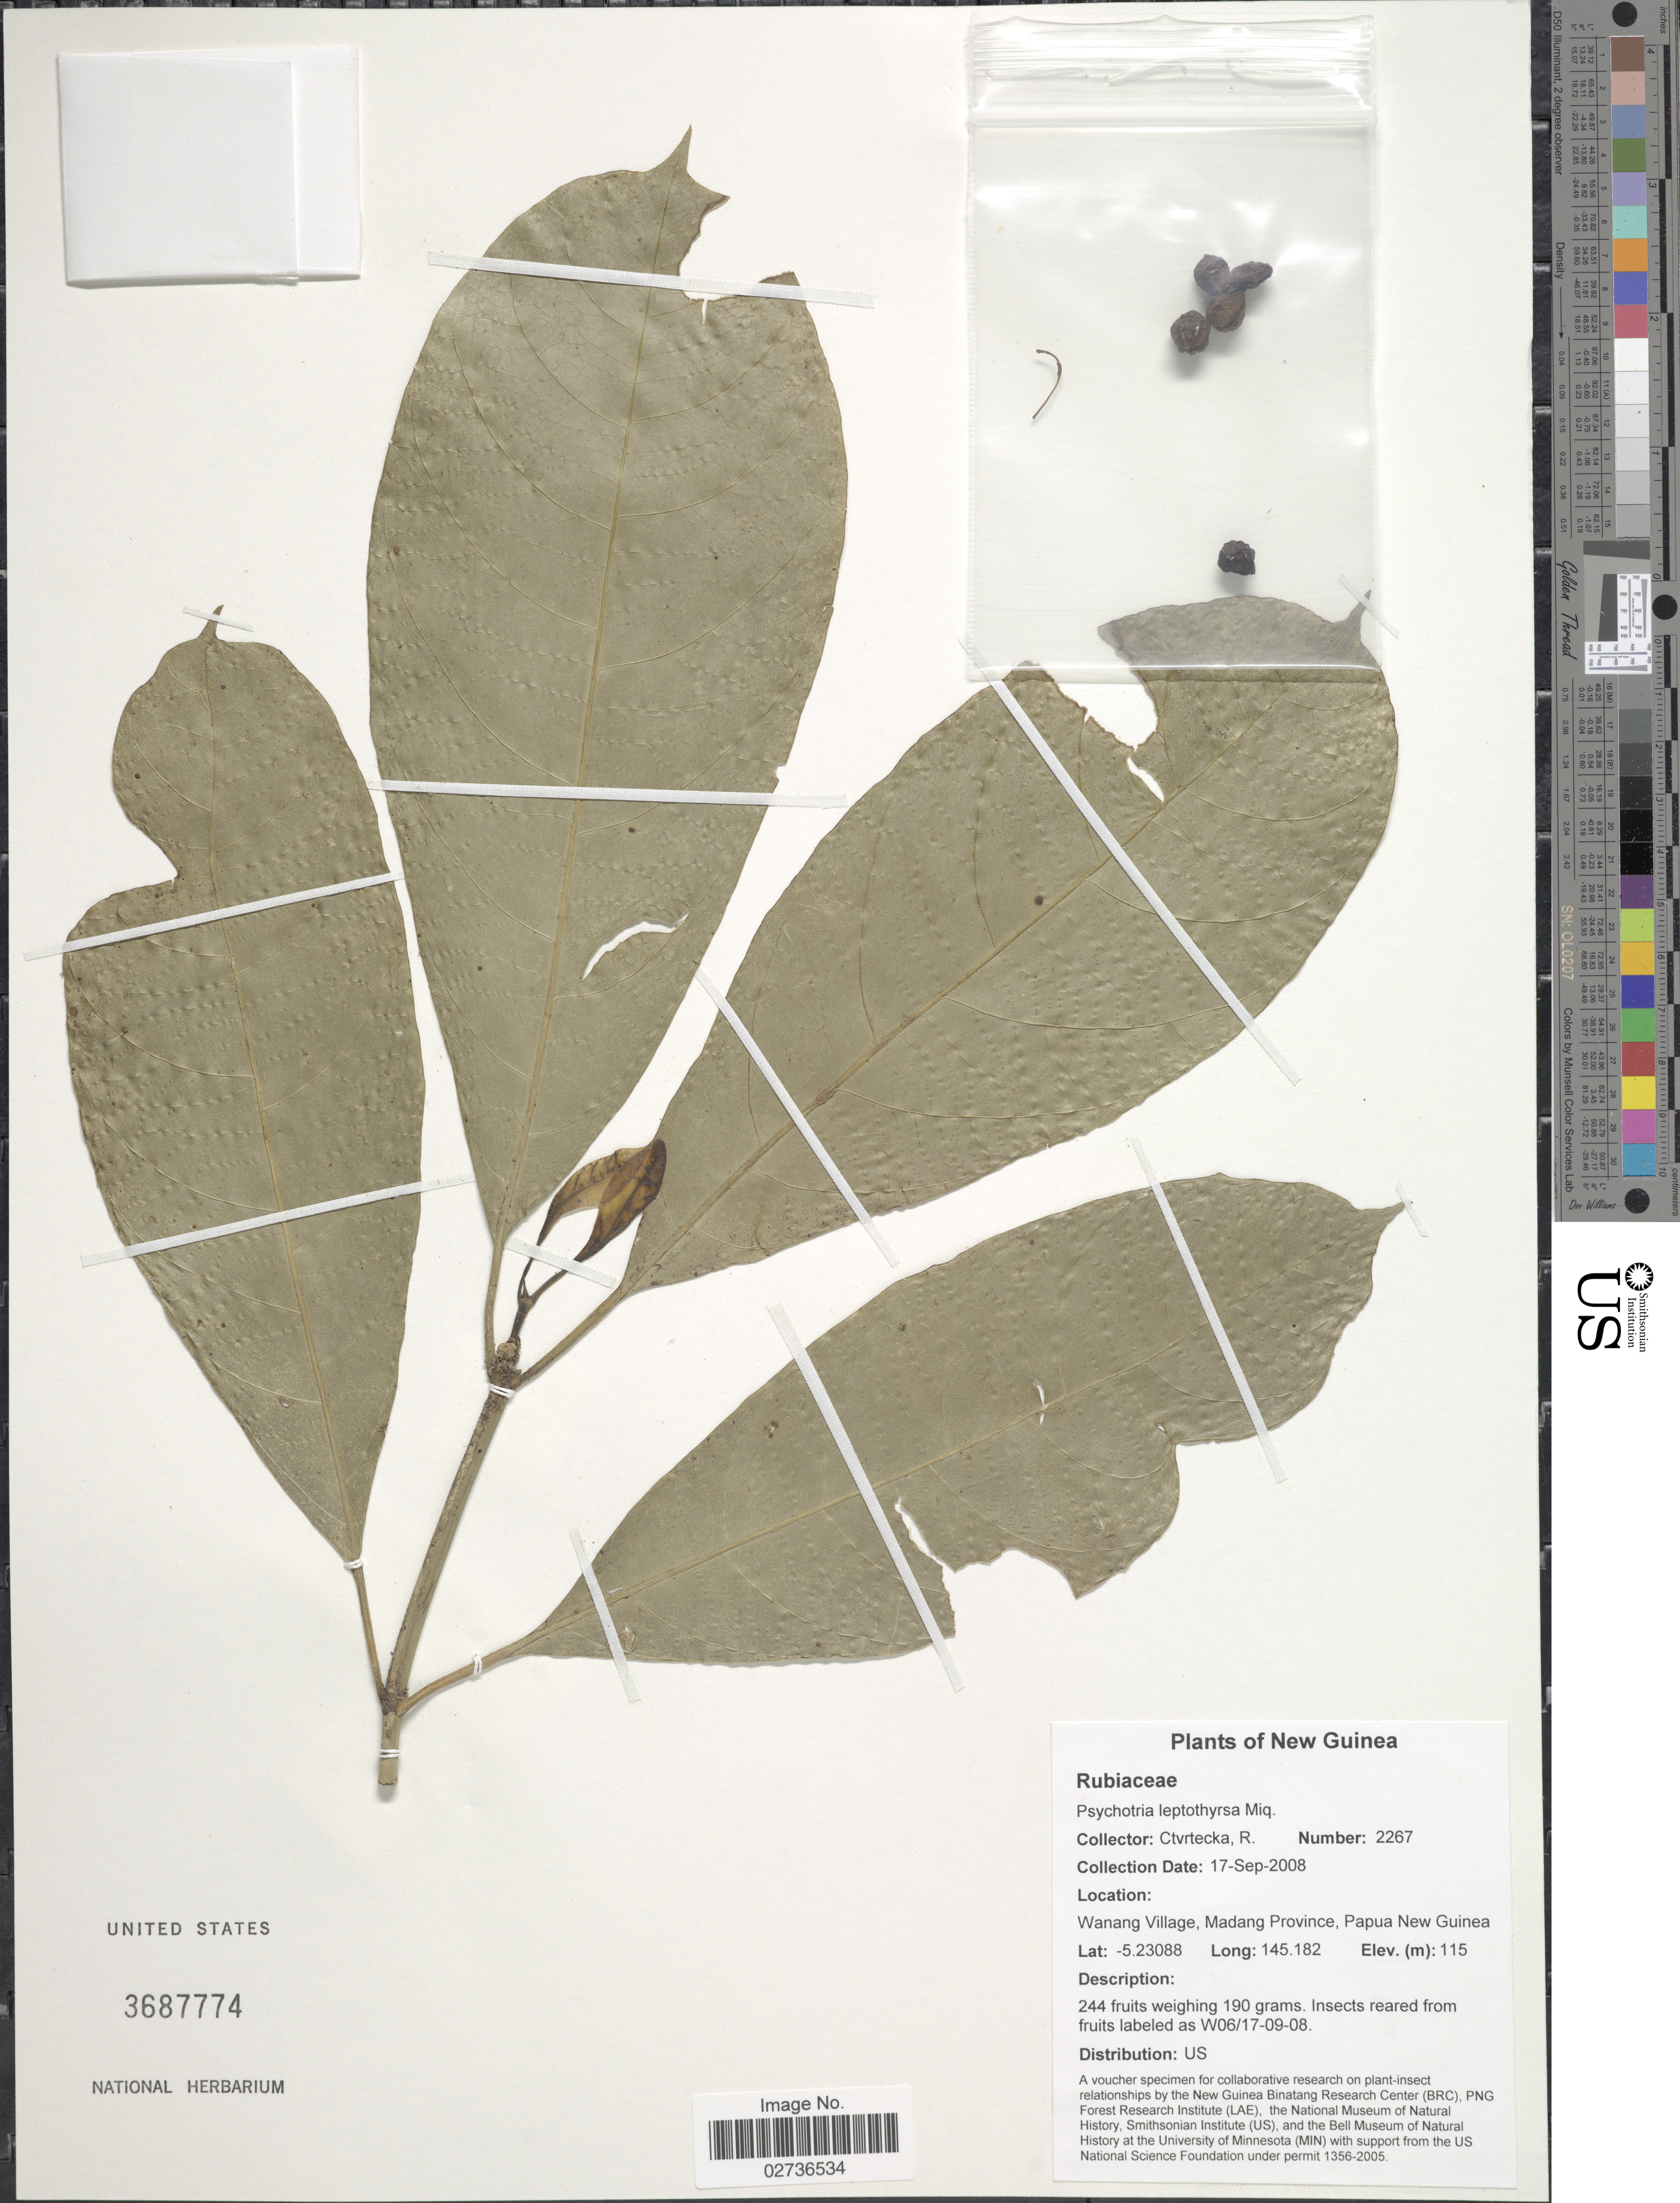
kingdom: Plantae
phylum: Tracheophyta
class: Magnoliopsida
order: Gentianales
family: Rubiaceae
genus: Psychotria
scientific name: Psychotria leptothyrsa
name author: Miq.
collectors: R. Ctvrtecka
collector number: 2267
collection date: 2008-09-17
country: Papua New Guinea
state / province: Madang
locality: New Guinea, Wanang Village, Madang Province, Papua New Guinea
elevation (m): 115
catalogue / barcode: US 3687774